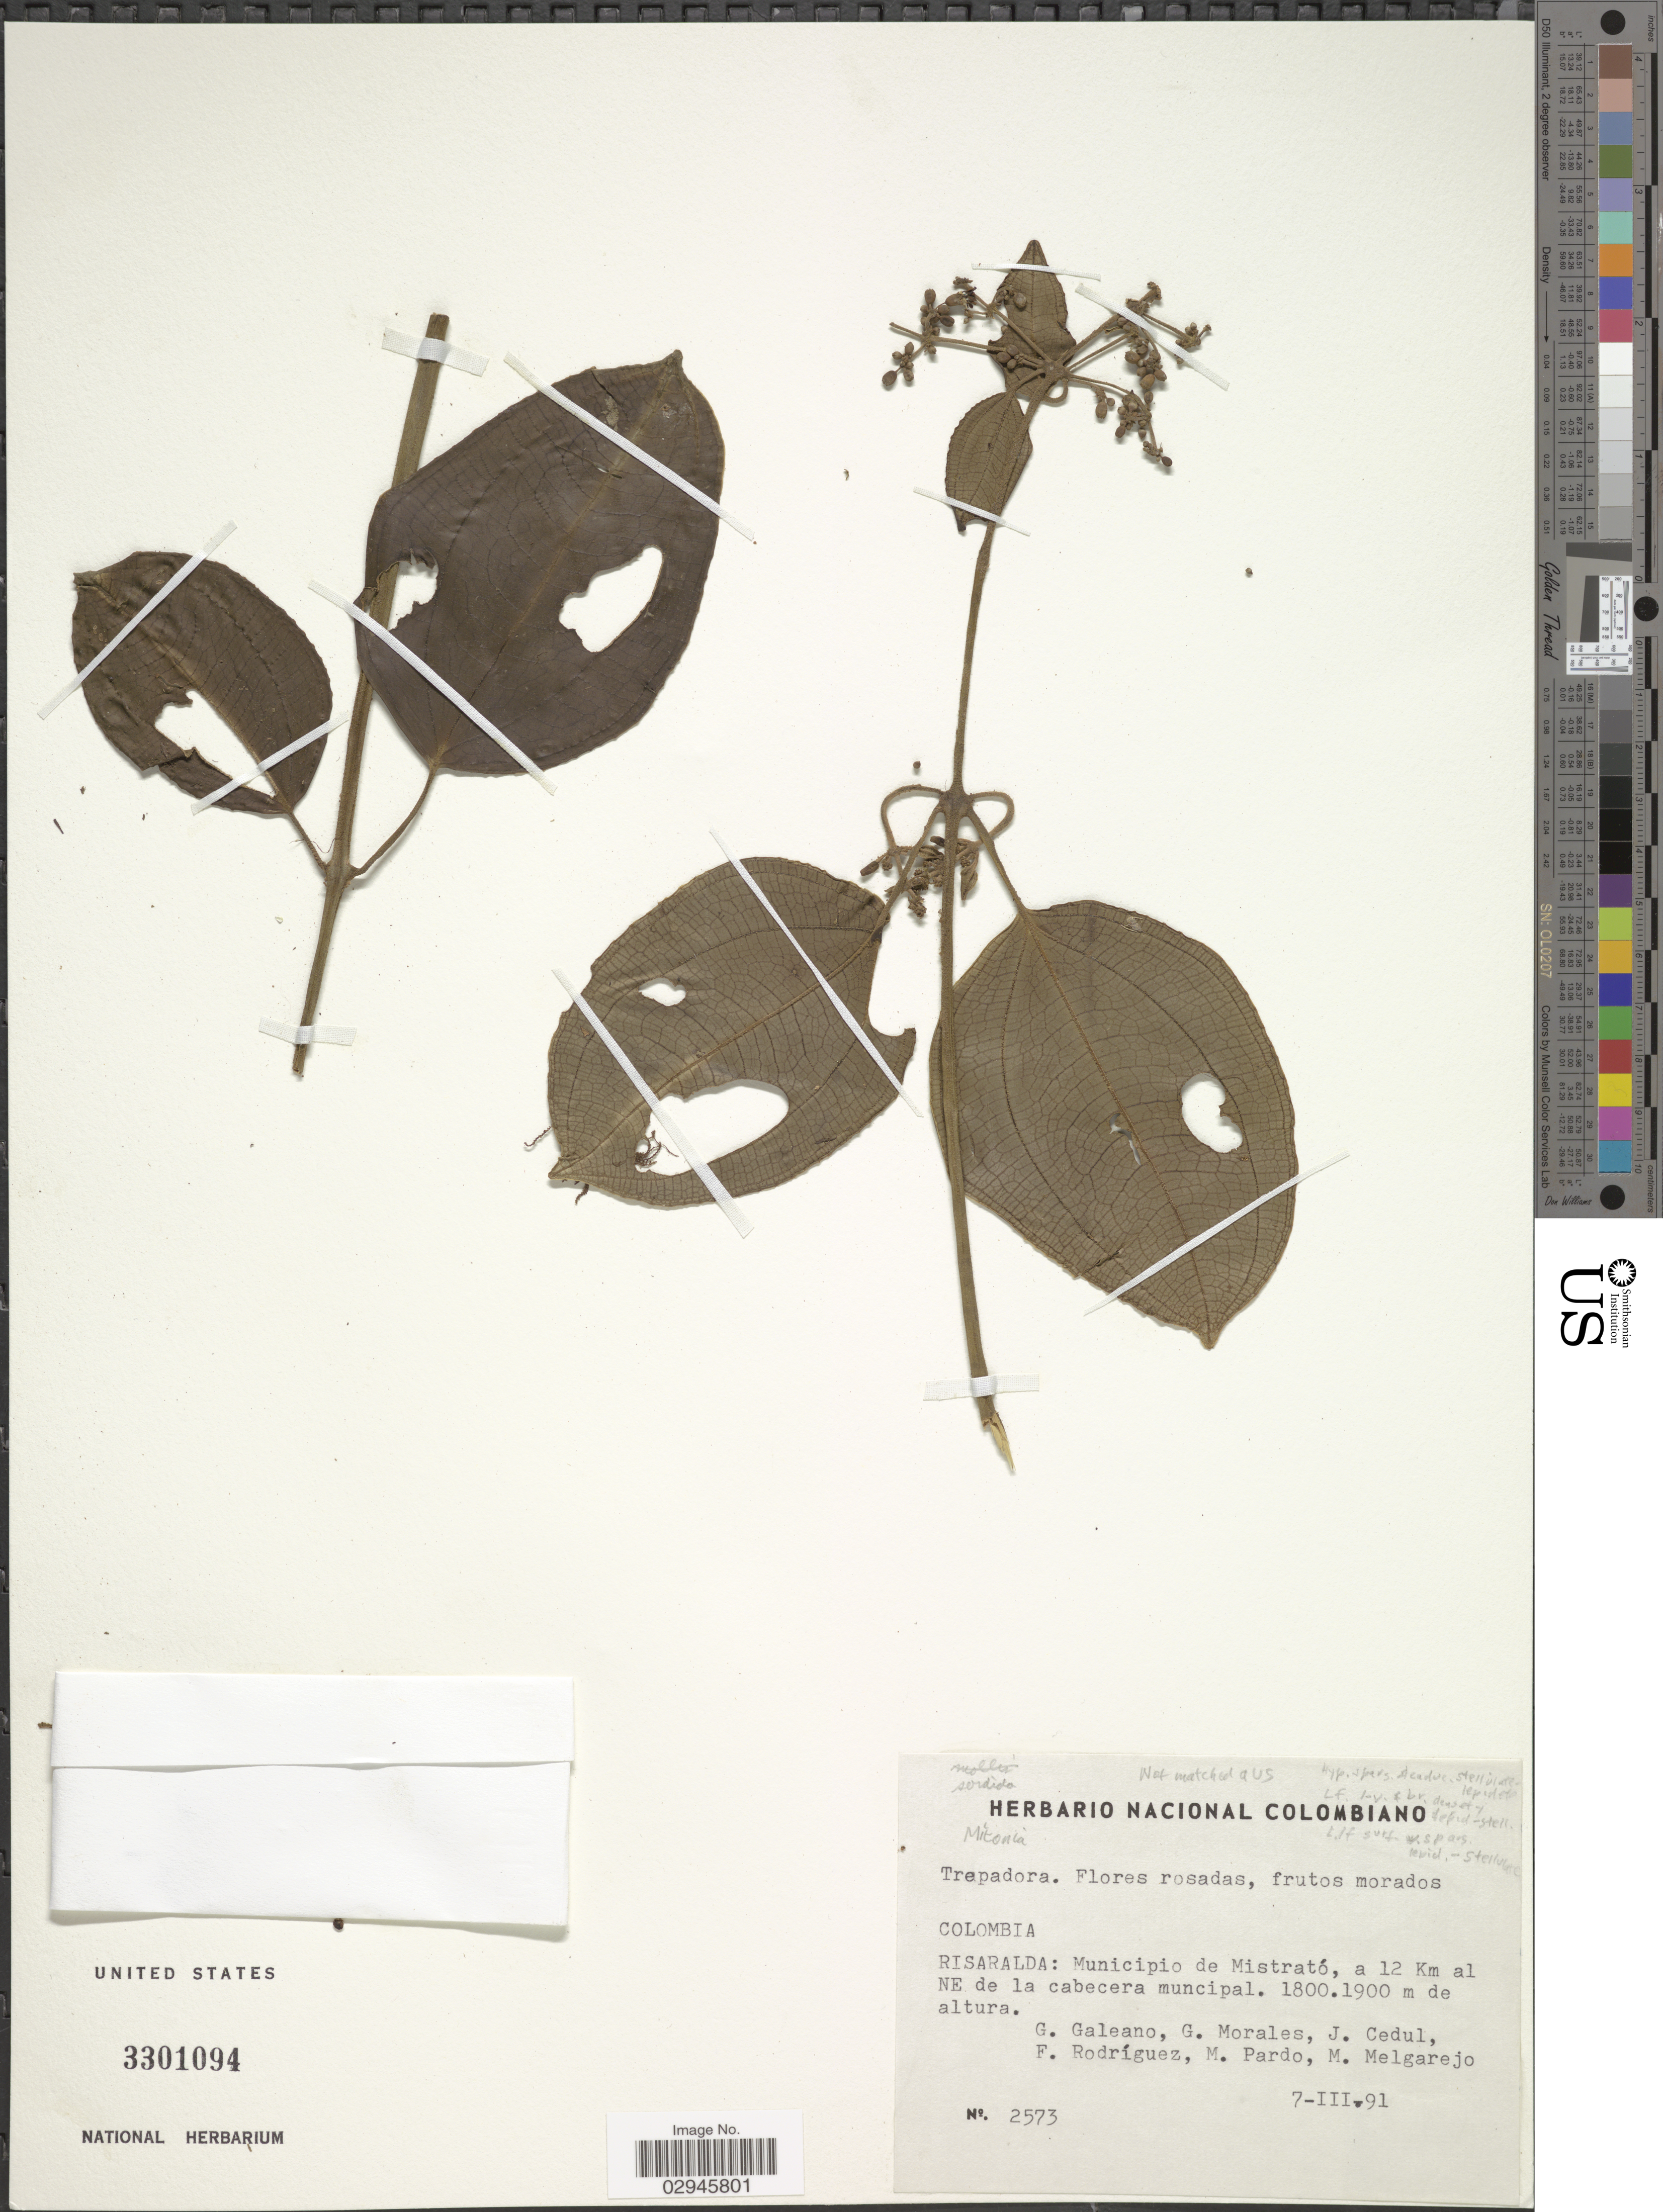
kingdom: Plantae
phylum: Tracheophyta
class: Magnoliopsida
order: Myrtales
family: Melastomataceae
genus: Miconia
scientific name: Miconia sp.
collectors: G. A. Galeano, G. Morales, J. Cedul, F. Rodriguez & et al.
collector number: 2573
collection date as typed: Transcribed d/m/y: 7/3/91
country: Colombia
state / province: Risaralda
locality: Municipio de Mistrató, a 12 Km al NE de la cabecera muncipal.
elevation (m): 1800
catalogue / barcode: US 3301094